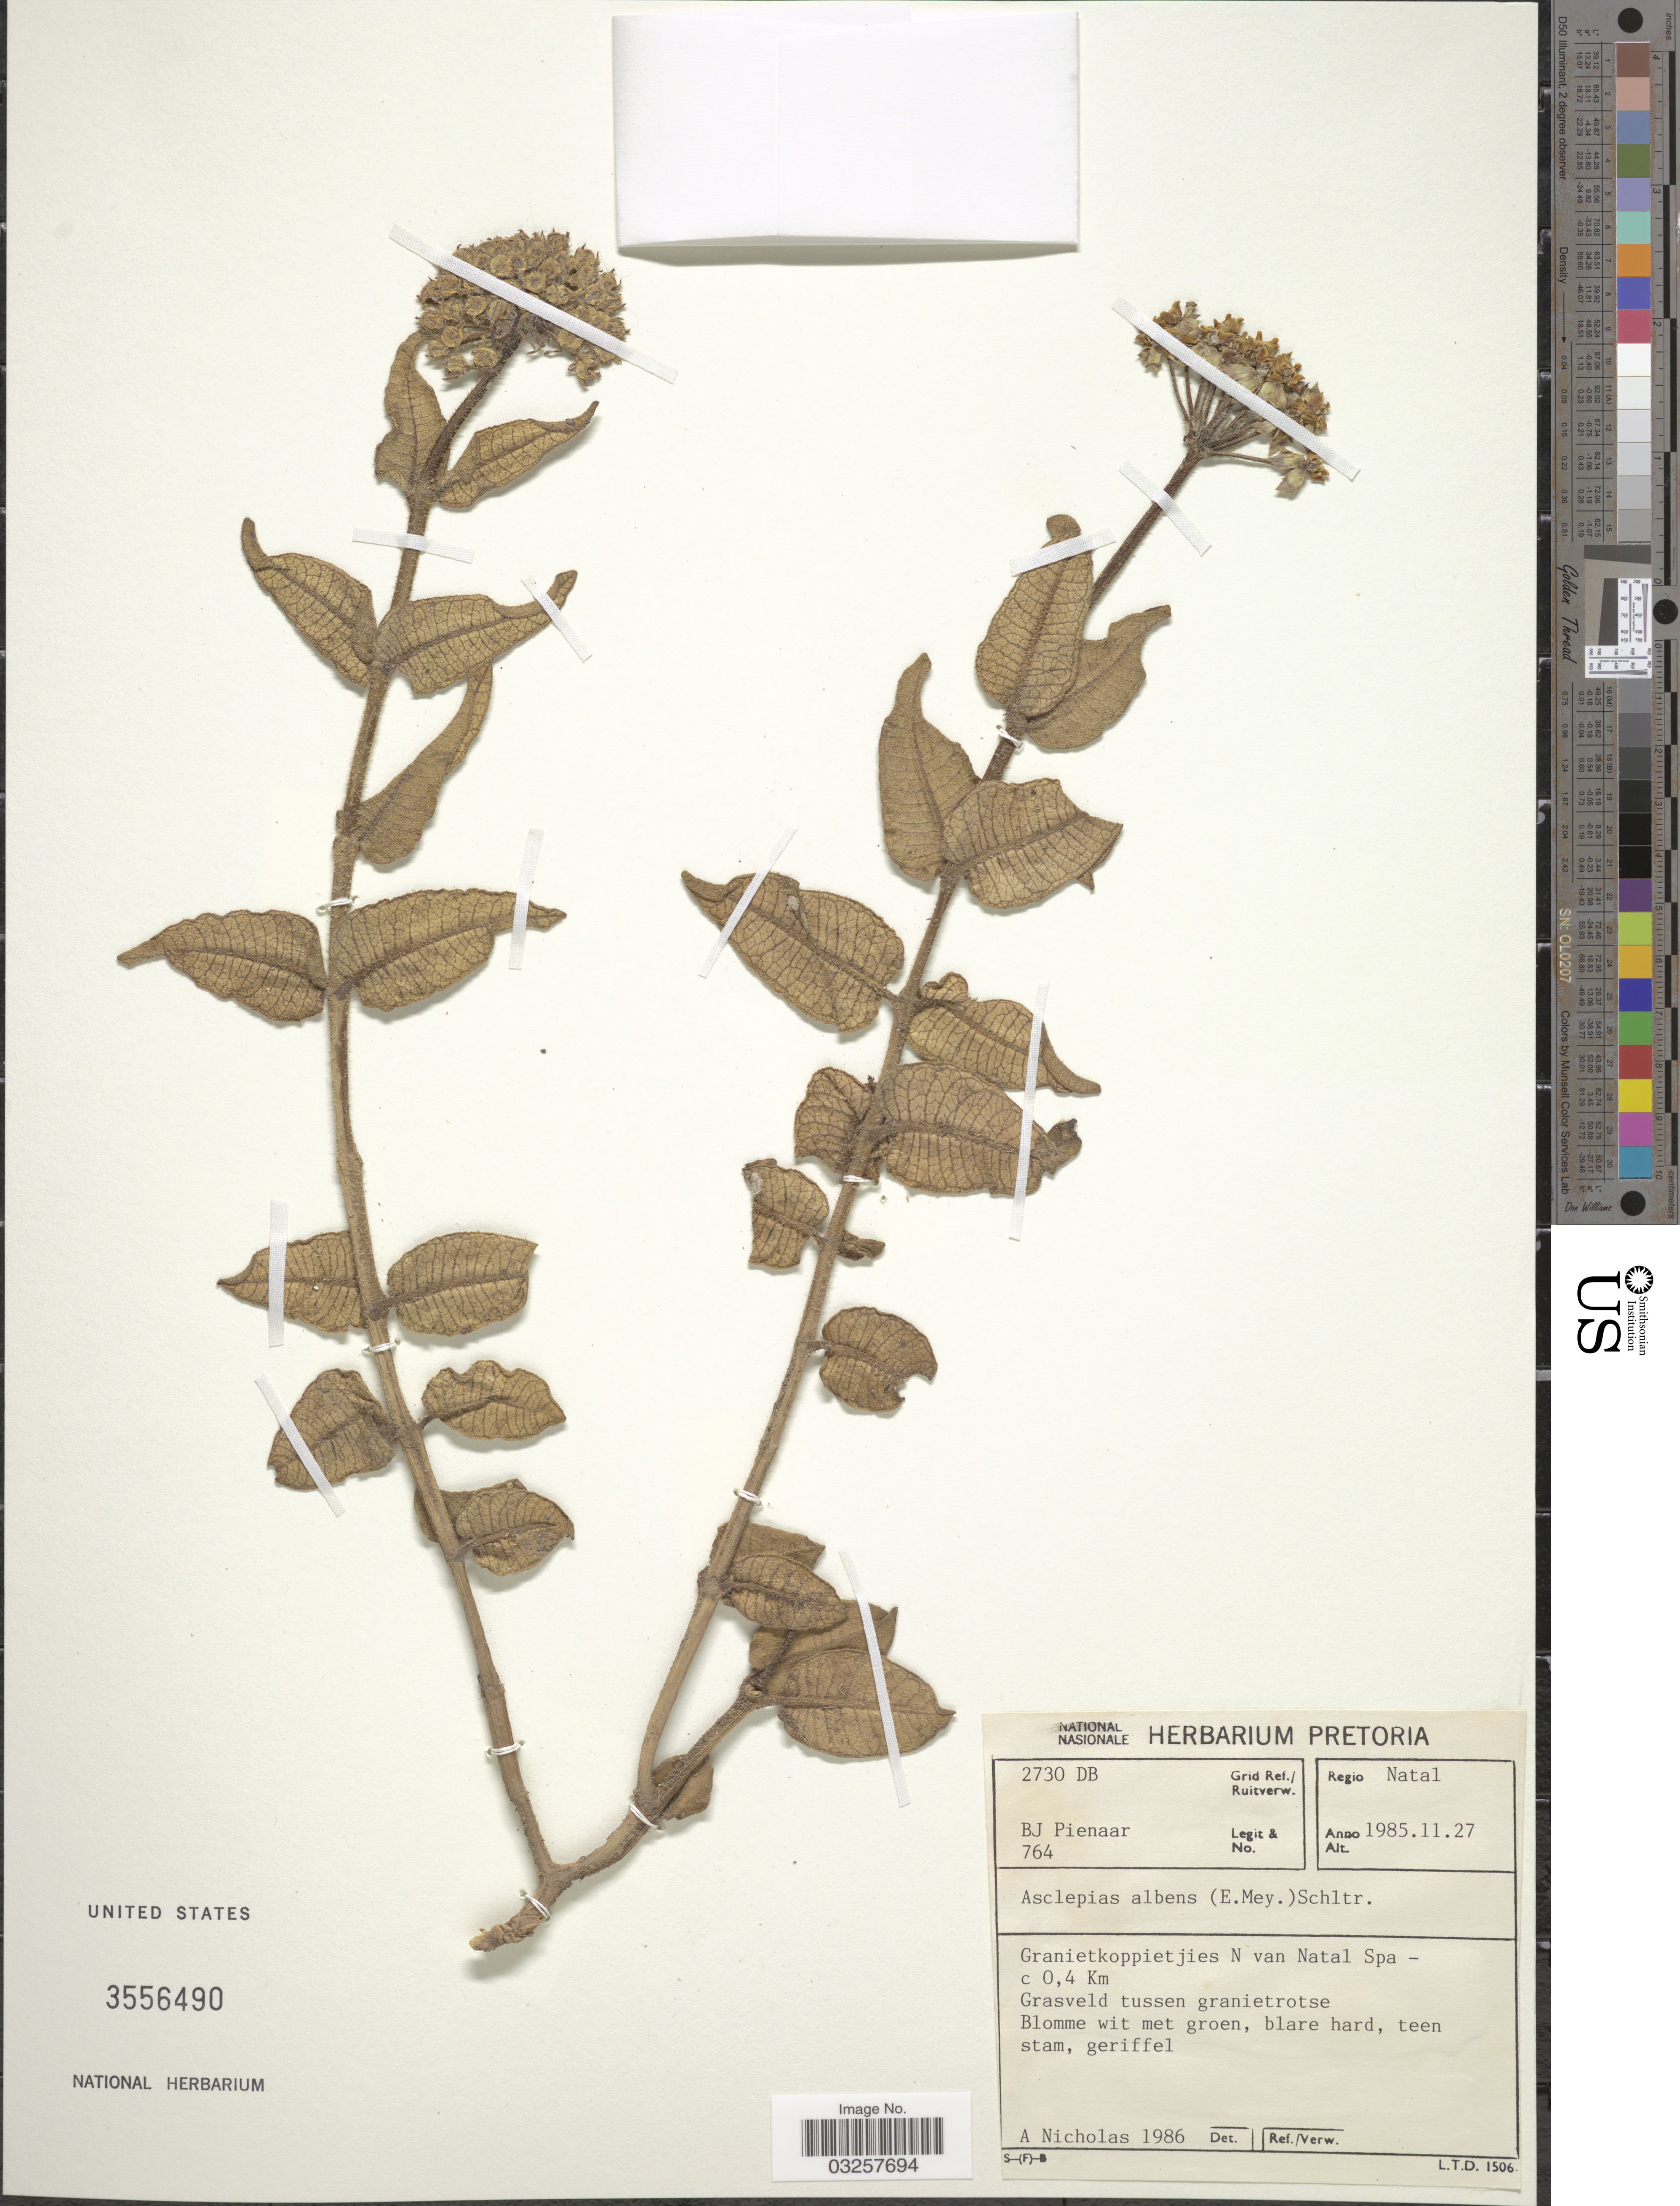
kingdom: Plantae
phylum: Tracheophyta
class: Magnoliopsida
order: Gentianales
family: Apocynaceae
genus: Asclepias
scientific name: Asclepias albens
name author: (E. Mey.) Schltr.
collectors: B. Pienaar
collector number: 764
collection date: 1985-11-27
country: South Africa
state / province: KwaZulu-Natal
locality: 2730 DB Grid Ref./ Ruitverw. Regio Natal. Granietkoppietjies N van Natal Spa - c 0.4 Km.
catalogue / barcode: US 3556490